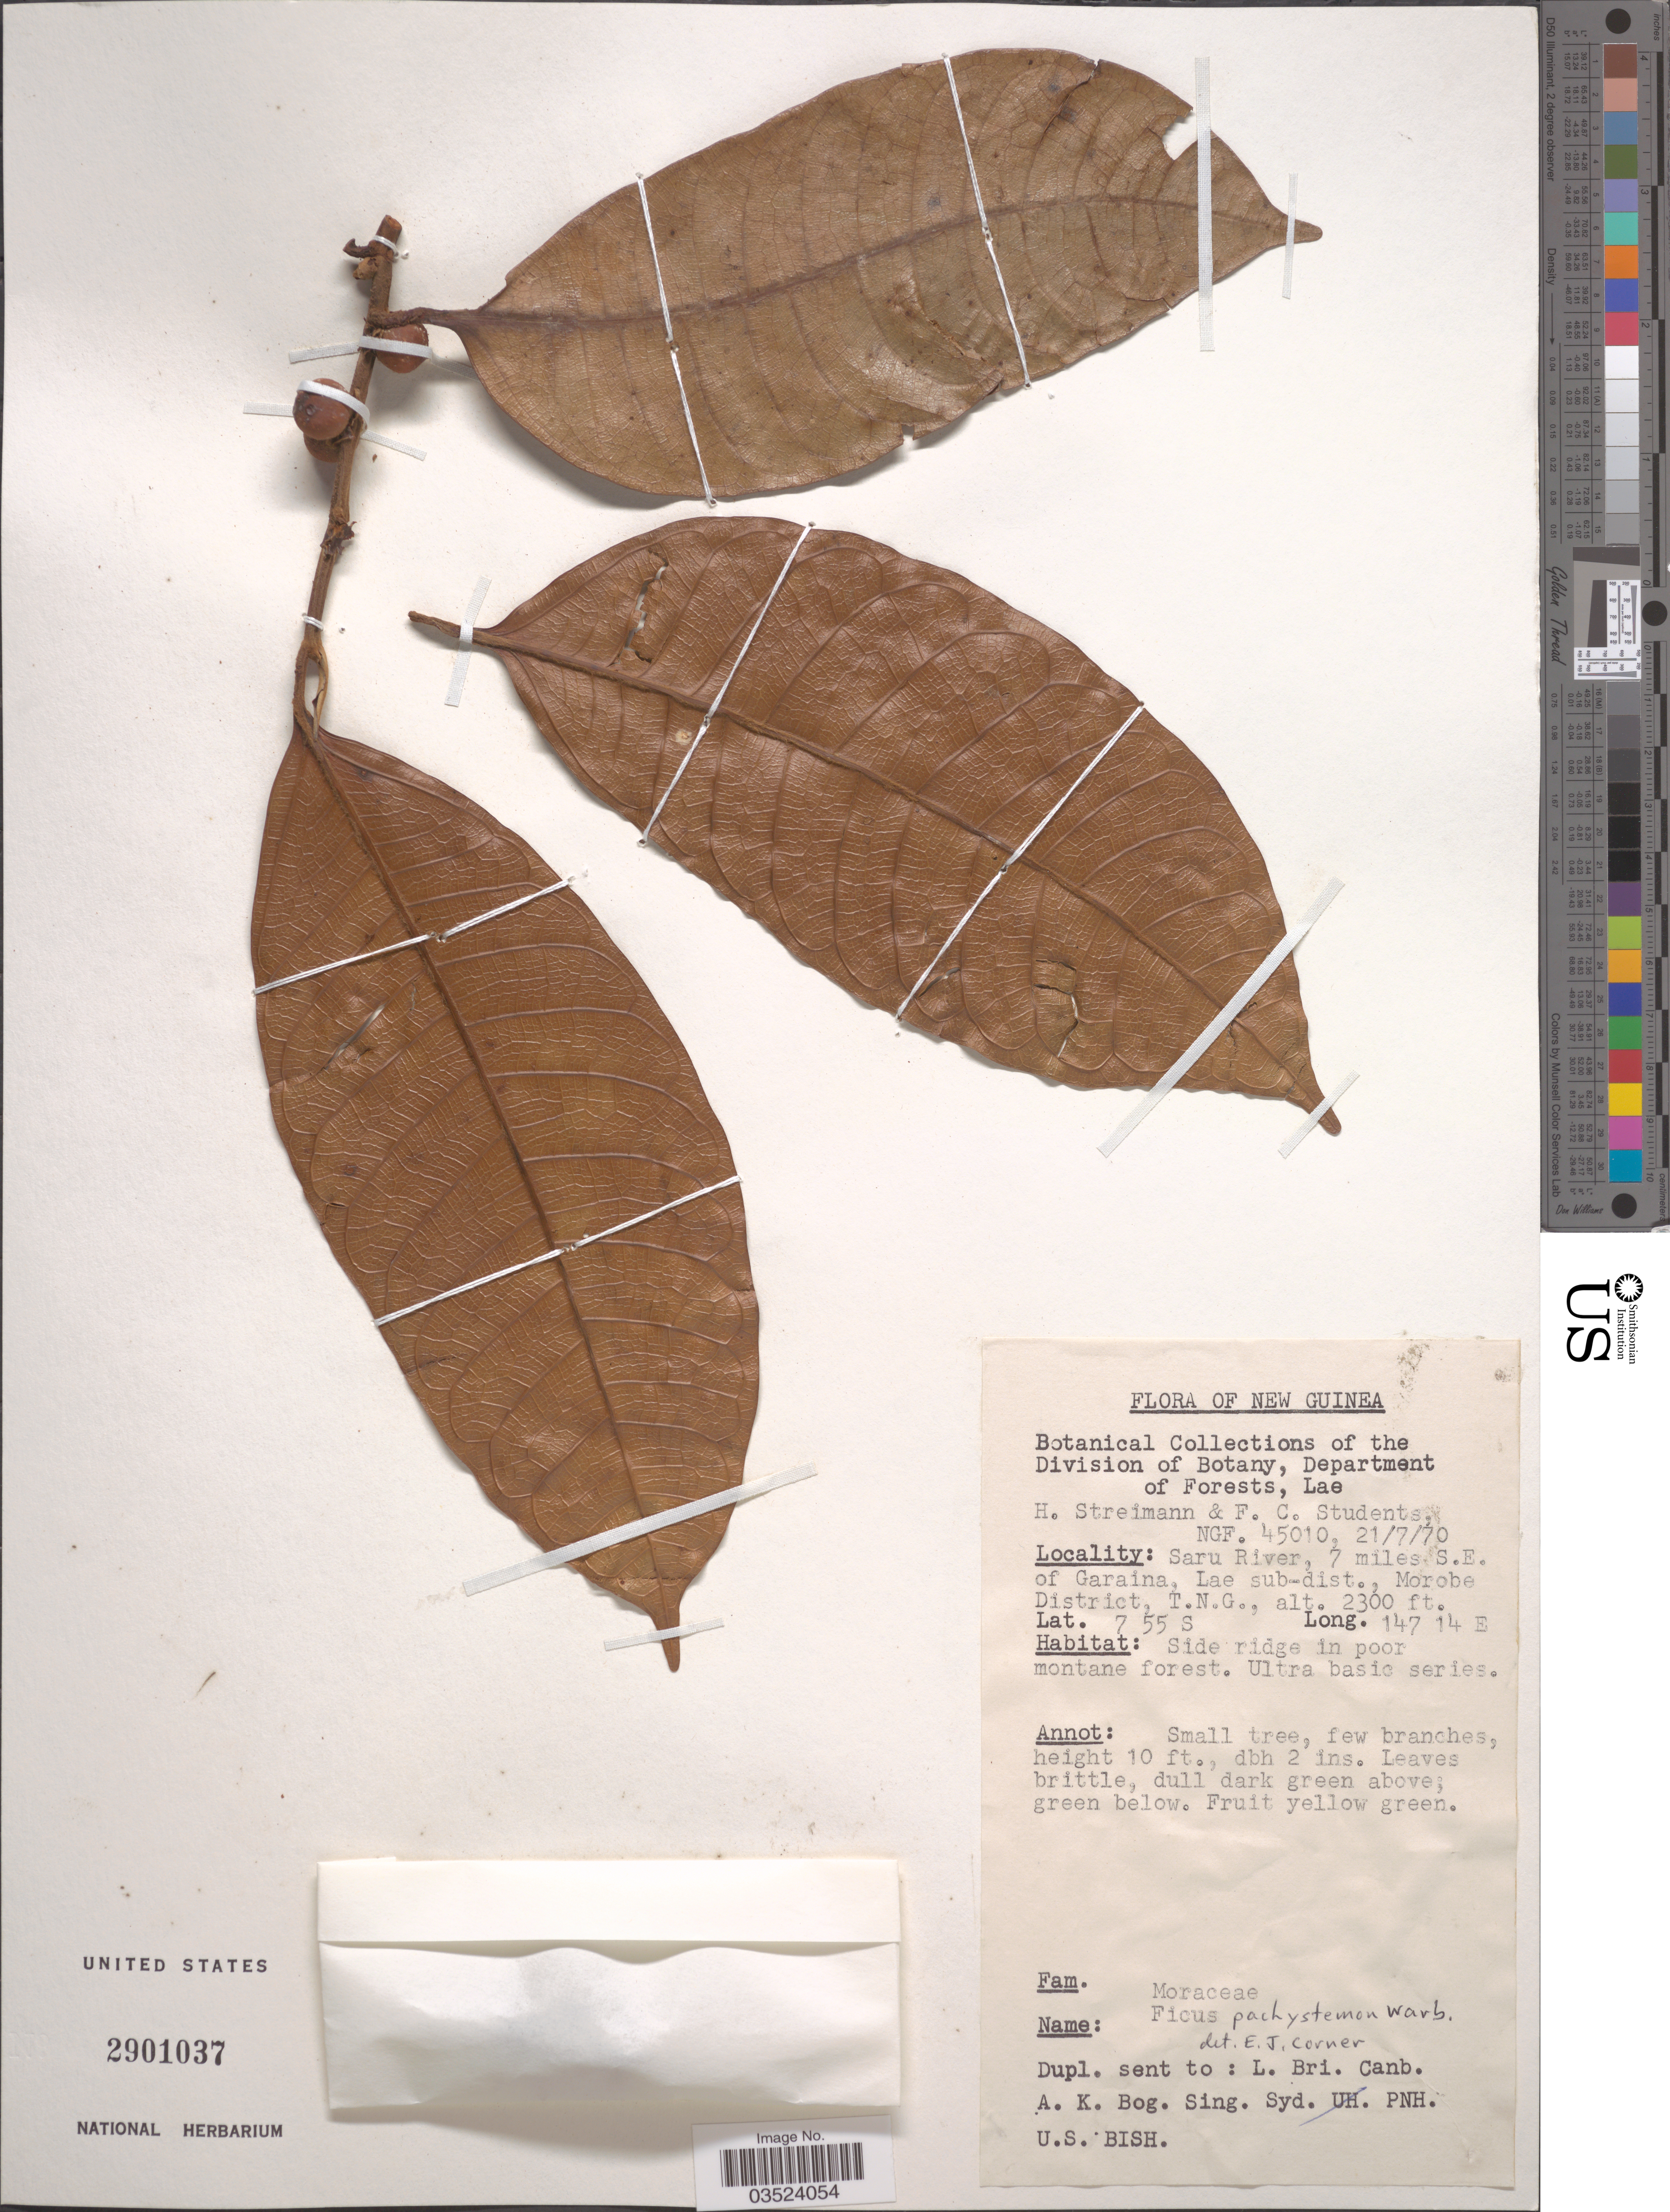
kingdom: Plantae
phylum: Tracheophyta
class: Magnoliopsida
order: Rosales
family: Moraceae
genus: Ficus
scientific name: Ficus pachystemon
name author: Warb.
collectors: H. Streimann & F. C. Students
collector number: NGF45010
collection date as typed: Transcribed d/m/y: 21/7/70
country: Papua New Guinea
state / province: Morobe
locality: New Guinea. Saru River, 7 miles S.E. of Garaina, Lae sub-dist., Morobe District, T.N.G.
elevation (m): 701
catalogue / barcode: US 2901037